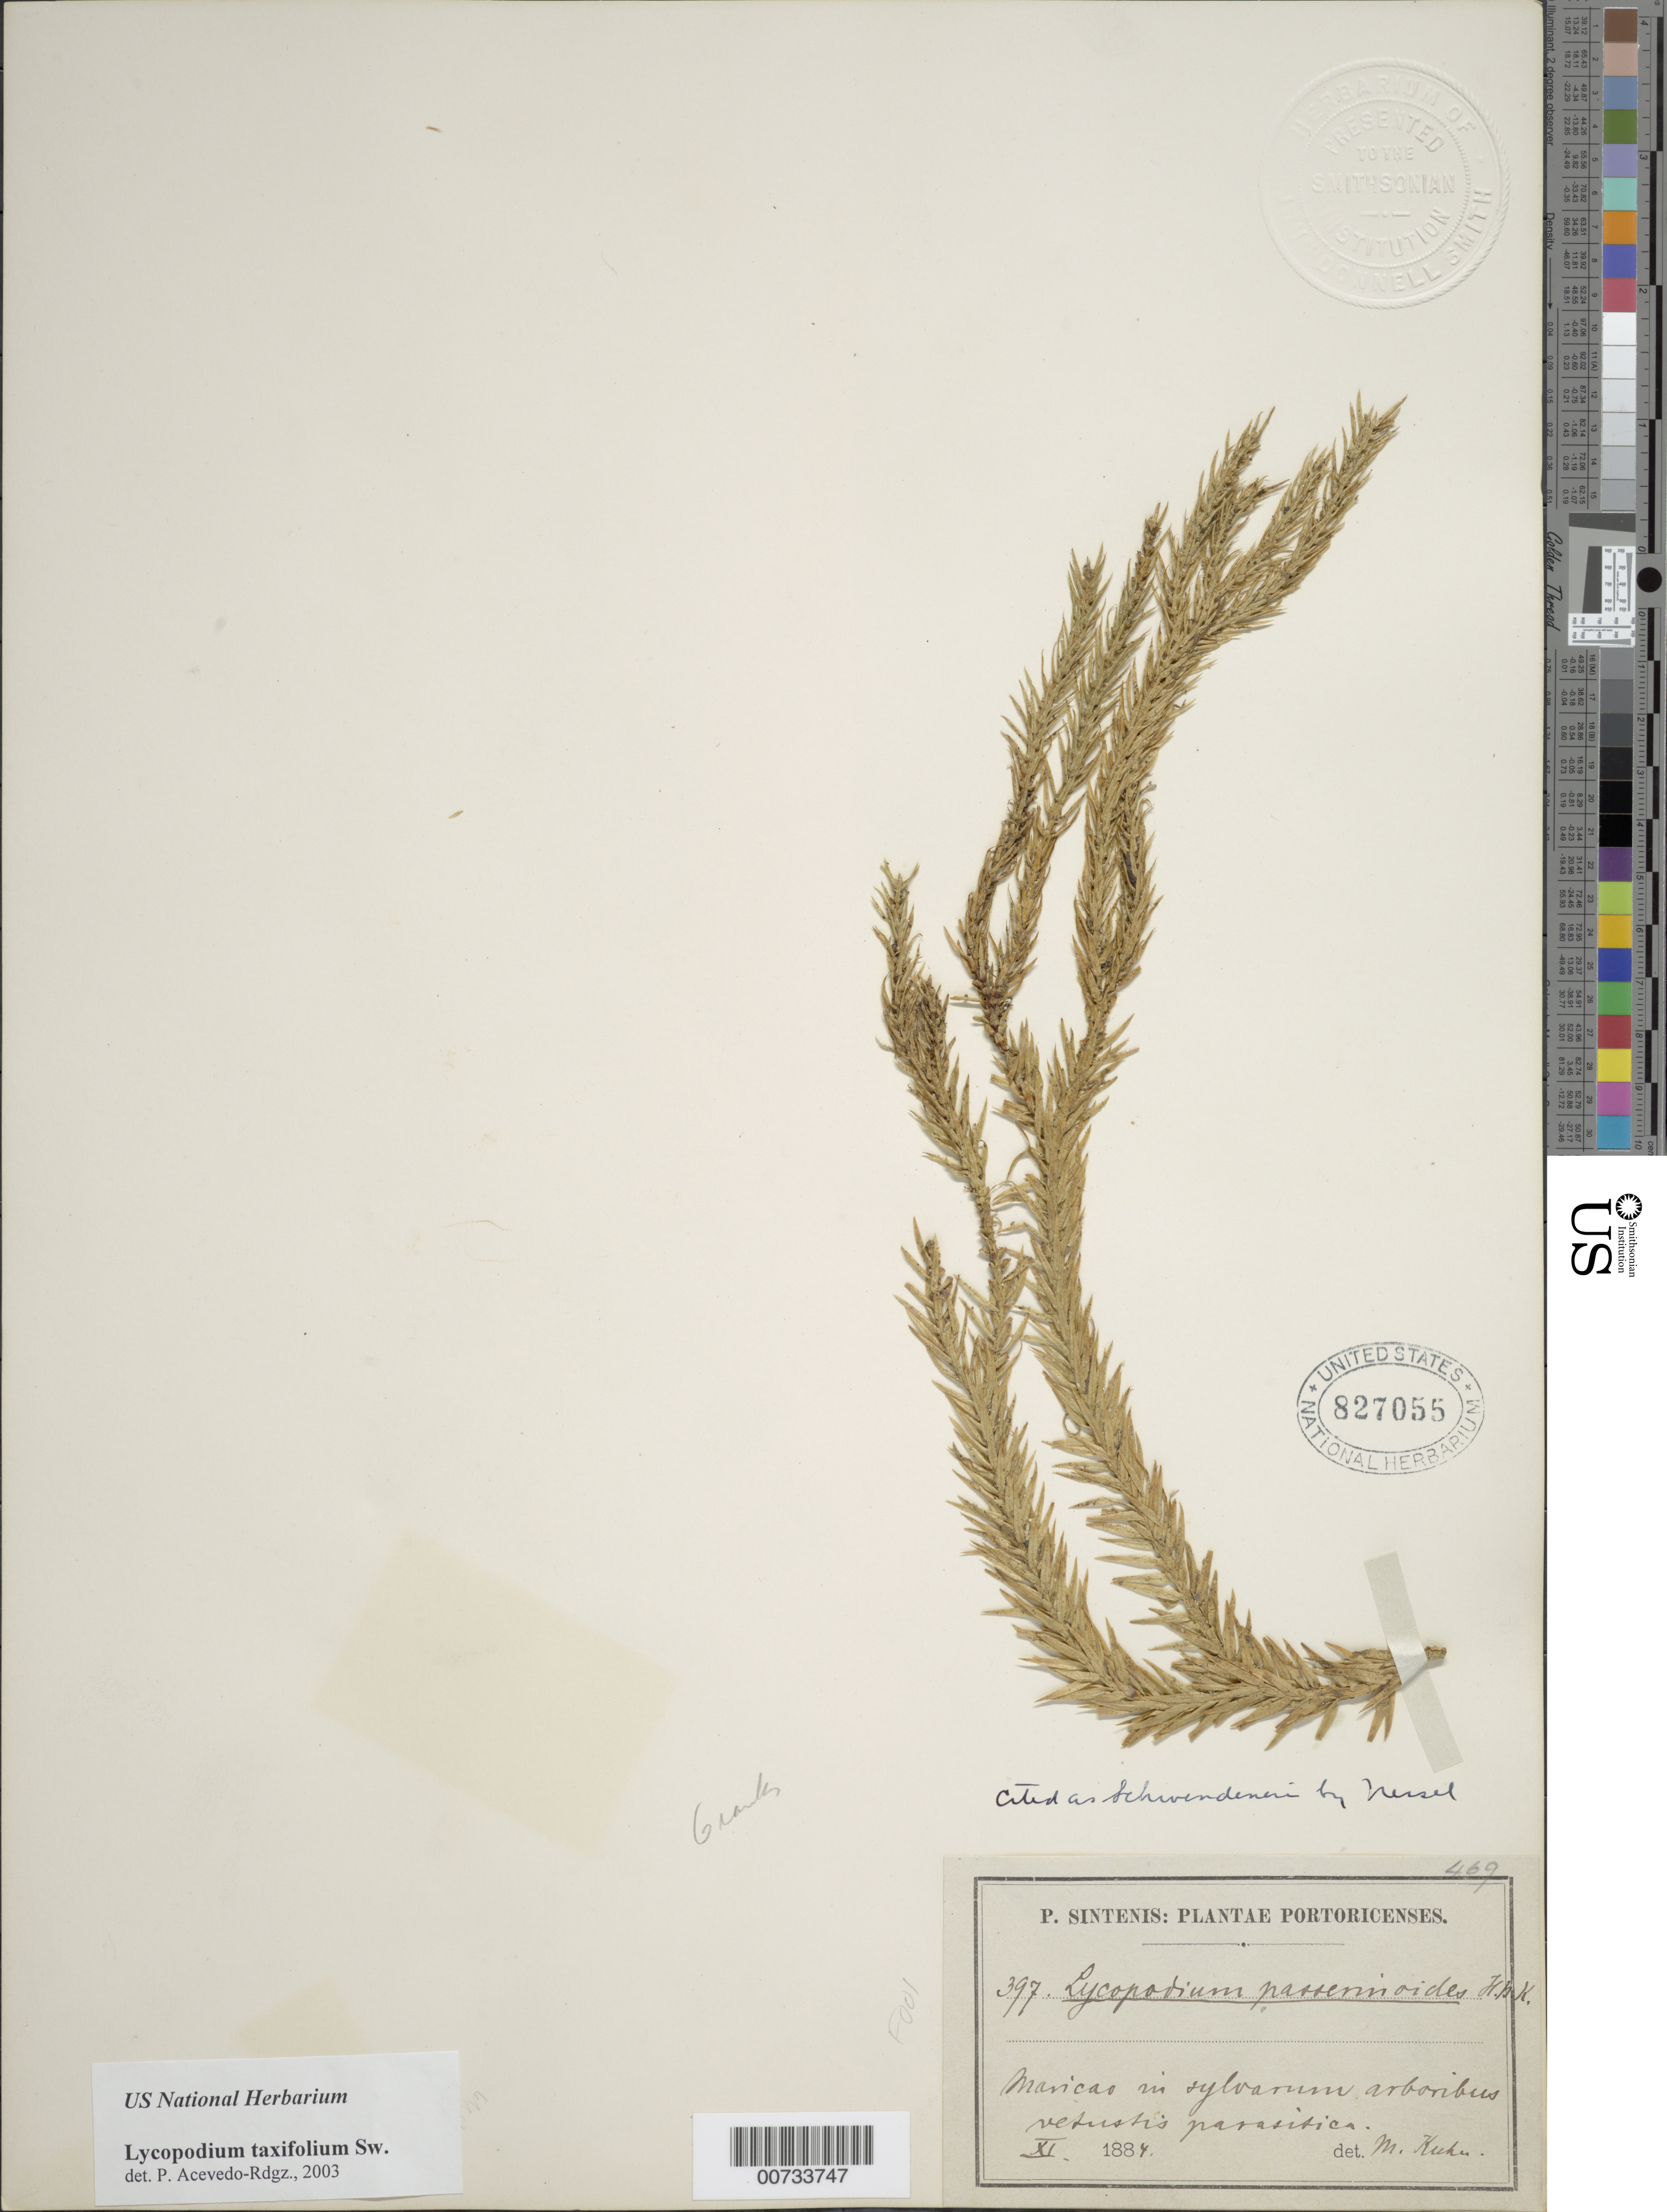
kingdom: Plantae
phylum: Tracheophyta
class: Lycopodiopsida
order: Lycopodiales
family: Lycopodiaceae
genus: Phlegmariurus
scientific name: Phlegmariurus taxifolius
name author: (Sw.) Á. Löve & D. Löve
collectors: P. Sintenis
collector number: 397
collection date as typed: Sep 1884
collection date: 1884-09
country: Puerto Rico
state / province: Maricao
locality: Maricao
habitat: In sylvarum arboribus vetustis parasitica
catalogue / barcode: US 827055